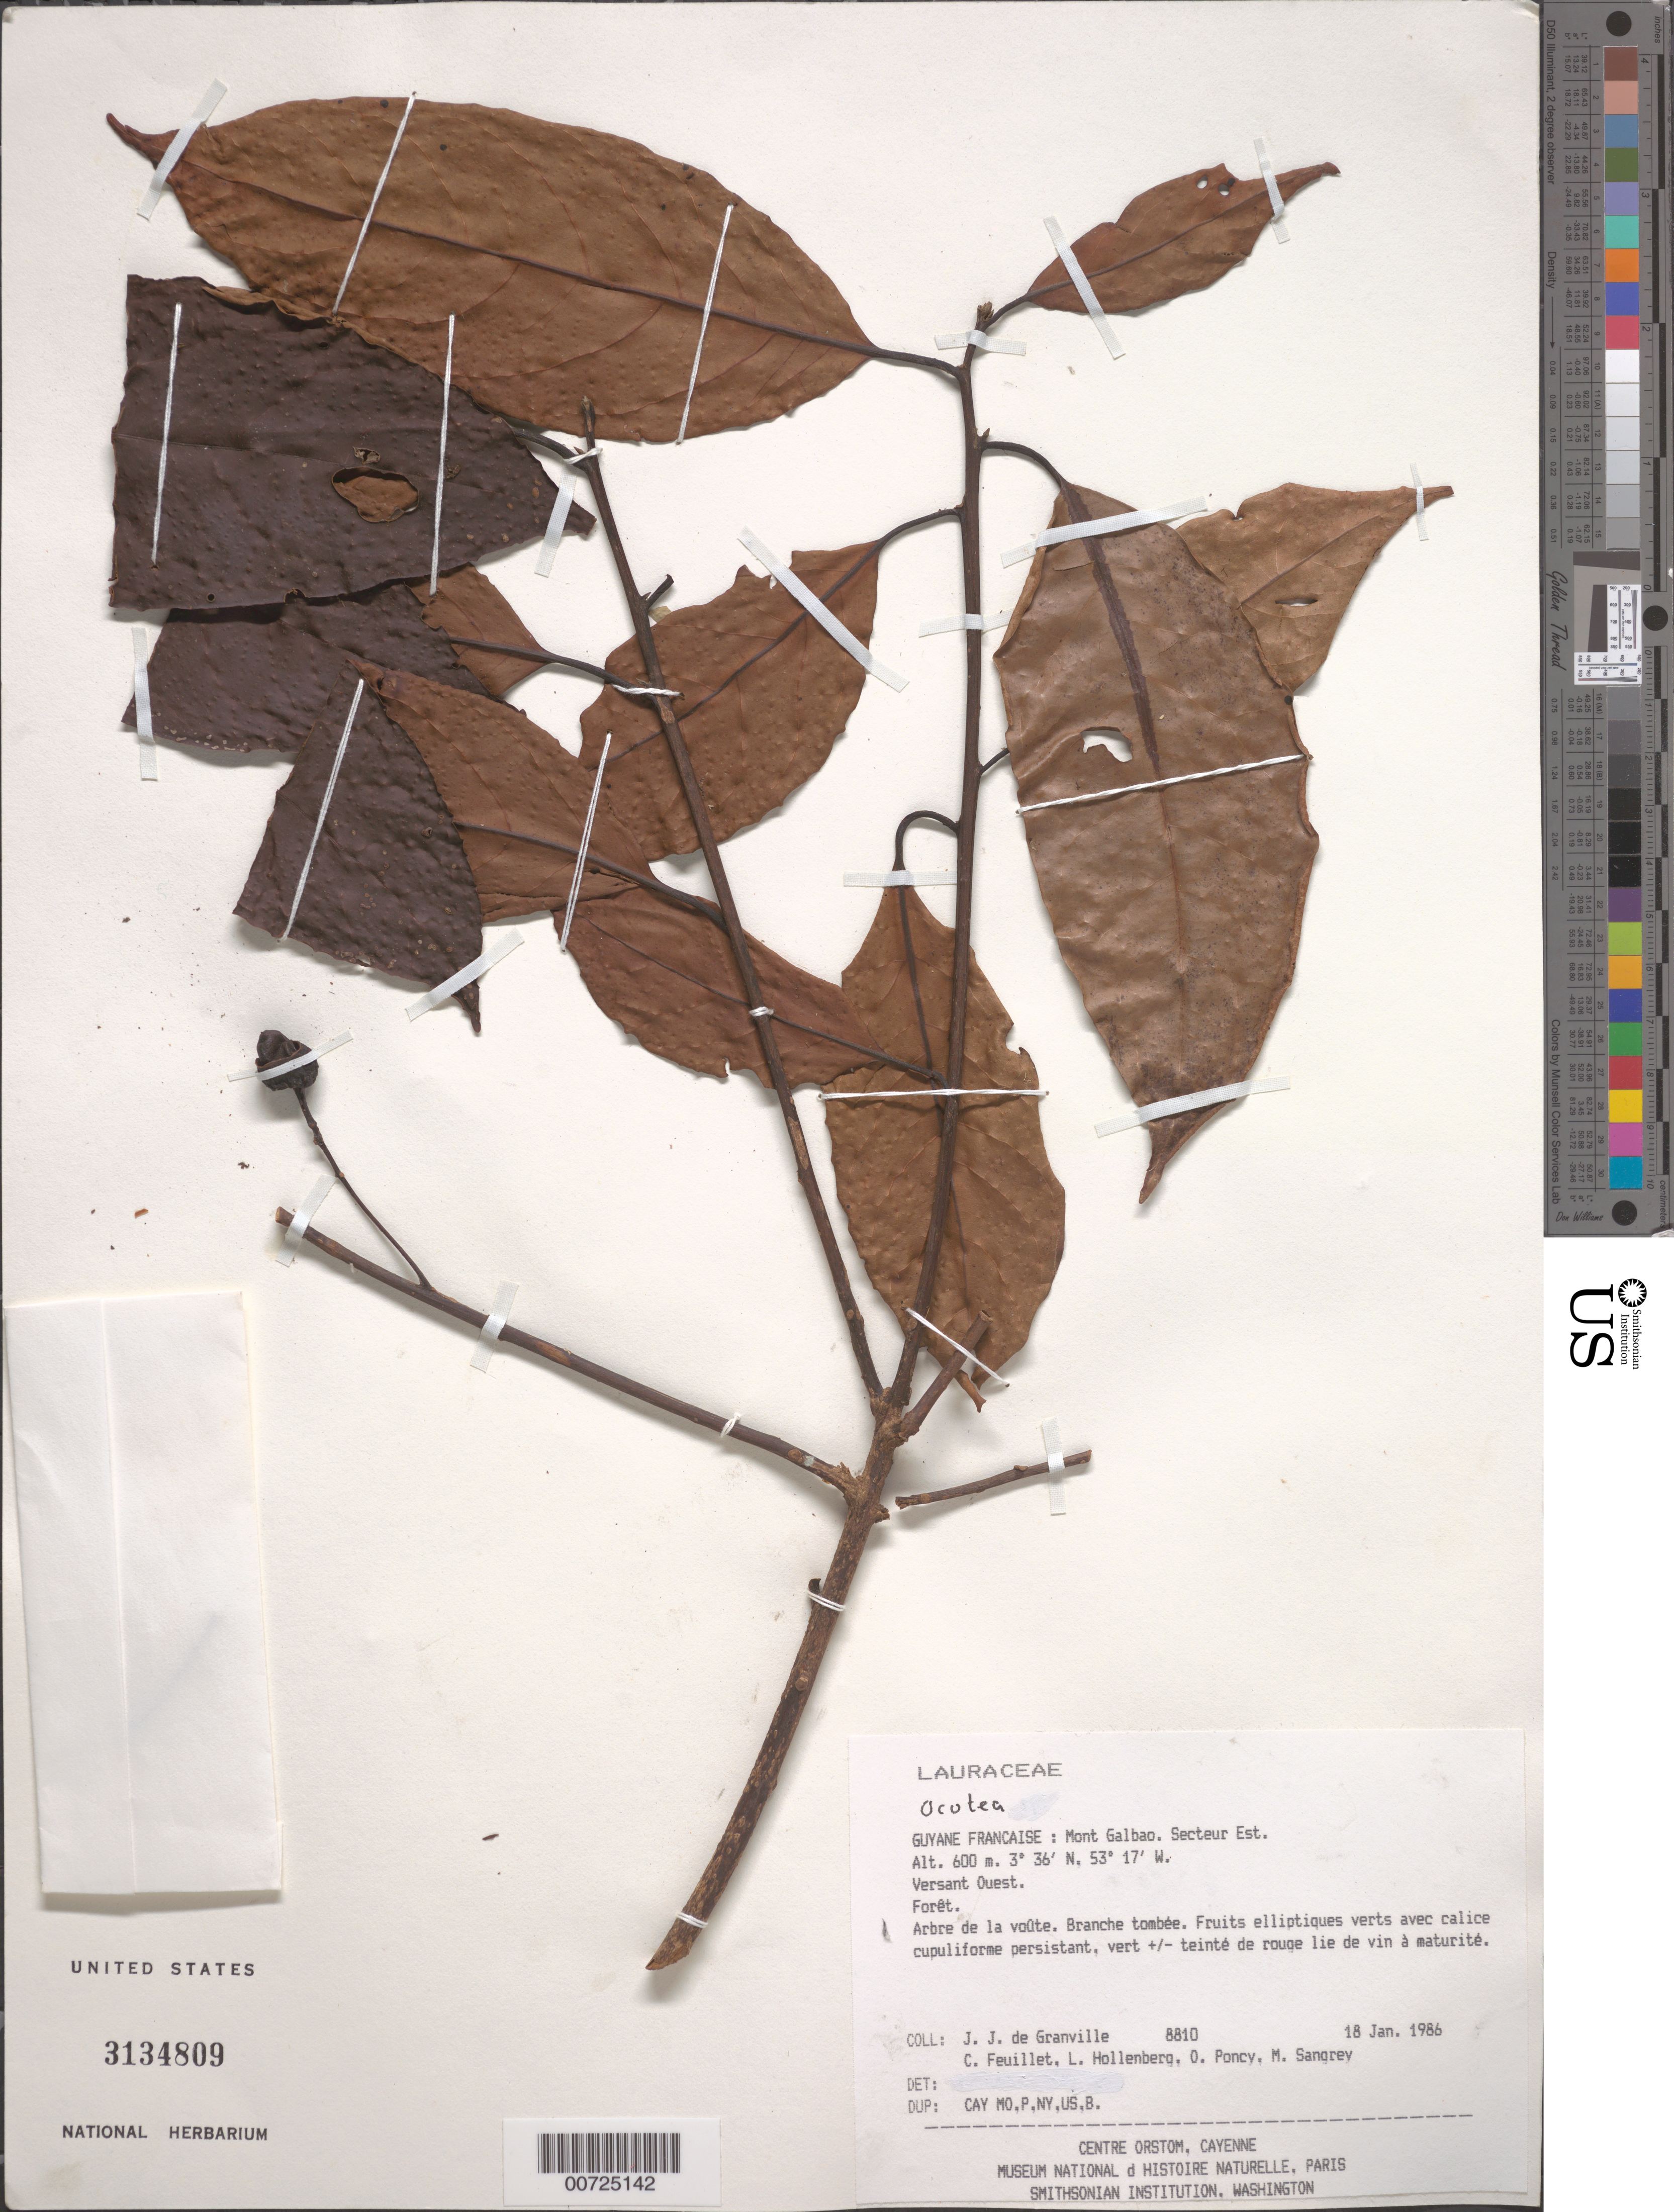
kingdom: Plantae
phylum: Tracheophyta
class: Magnoliopsida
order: Laurales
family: Lauraceae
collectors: J.-J. de Granville, C. Feuillet, L. Hollenberg, O. Poncy & M. S. Sangrey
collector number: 8810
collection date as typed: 18-Jan-86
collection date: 1986-01-18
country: French Guiana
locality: Mont Galbao. Secteur Est. Versant Ouest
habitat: Forêt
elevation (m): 600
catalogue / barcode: US 3134809